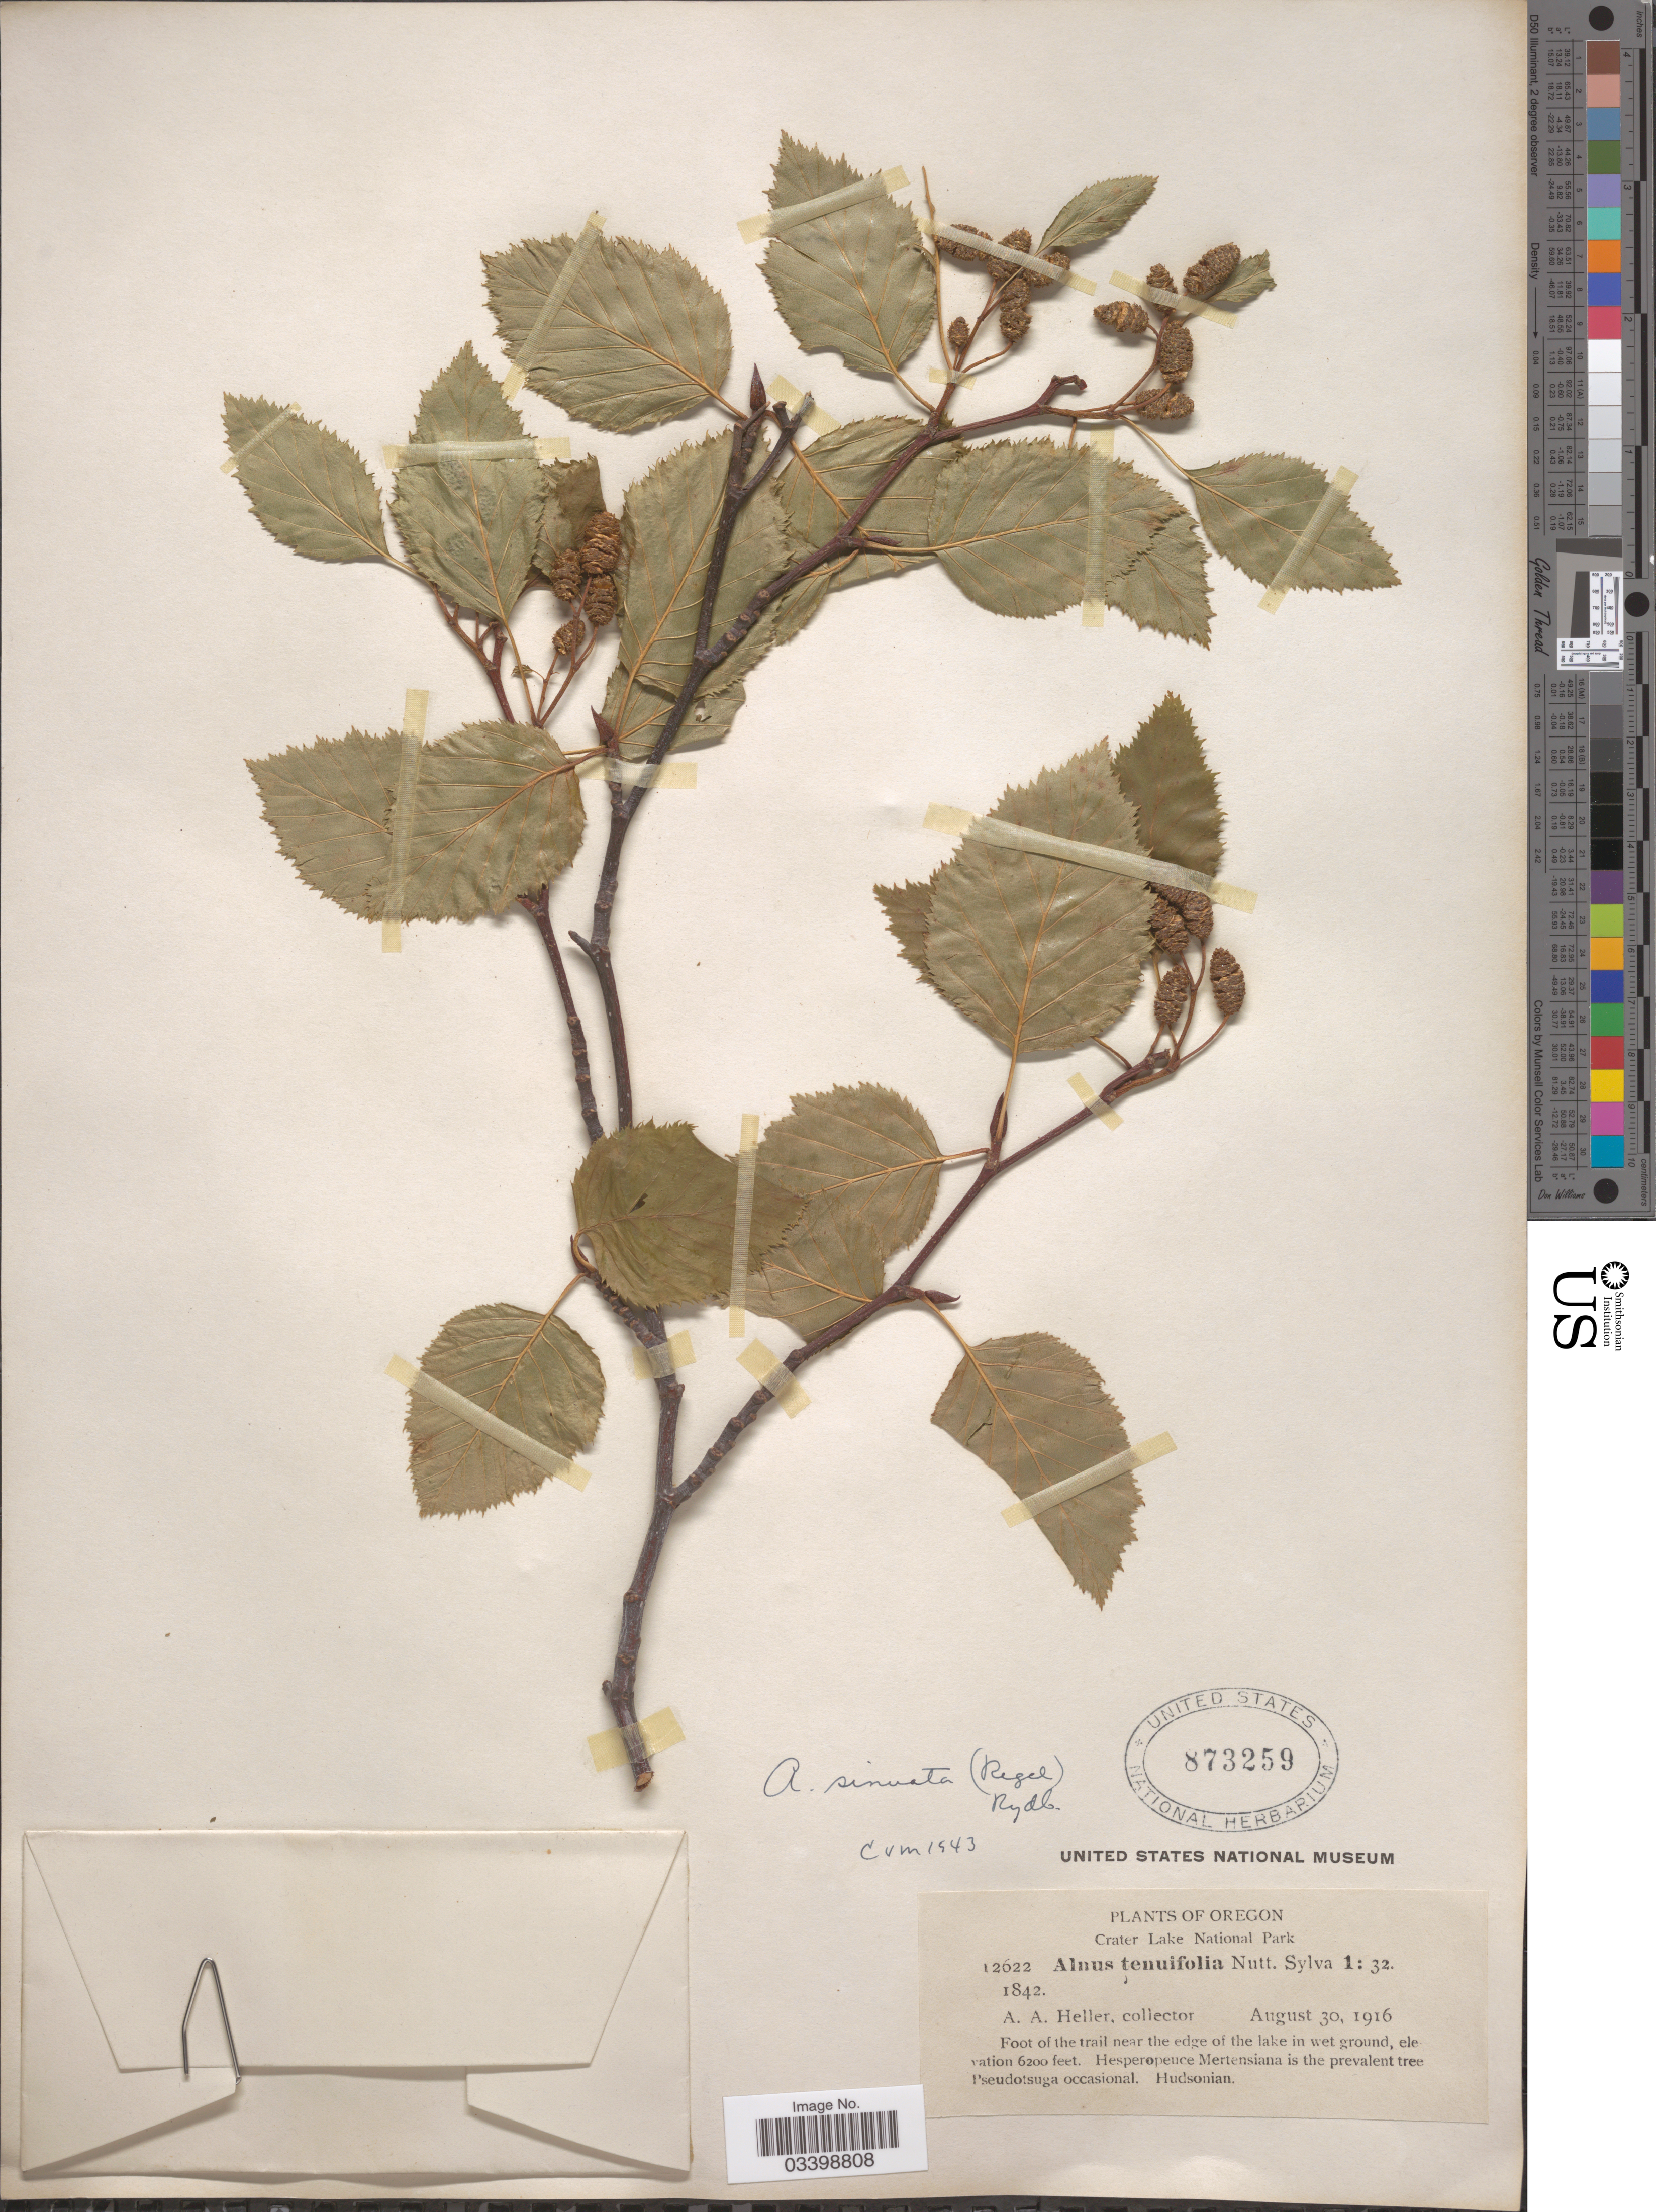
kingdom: Plantae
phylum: Tracheophyta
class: Magnoliopsida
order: Fagales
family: Betulaceae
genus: Alnus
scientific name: Alnus viridis subsp. sinuata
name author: Regel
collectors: A. A. Heller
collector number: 12622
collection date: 1916-08-30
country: United States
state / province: Oregon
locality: Crater Lake National Park. Foot of the trail near the edge of the lake in wet ground.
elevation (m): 1890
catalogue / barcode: US 873259